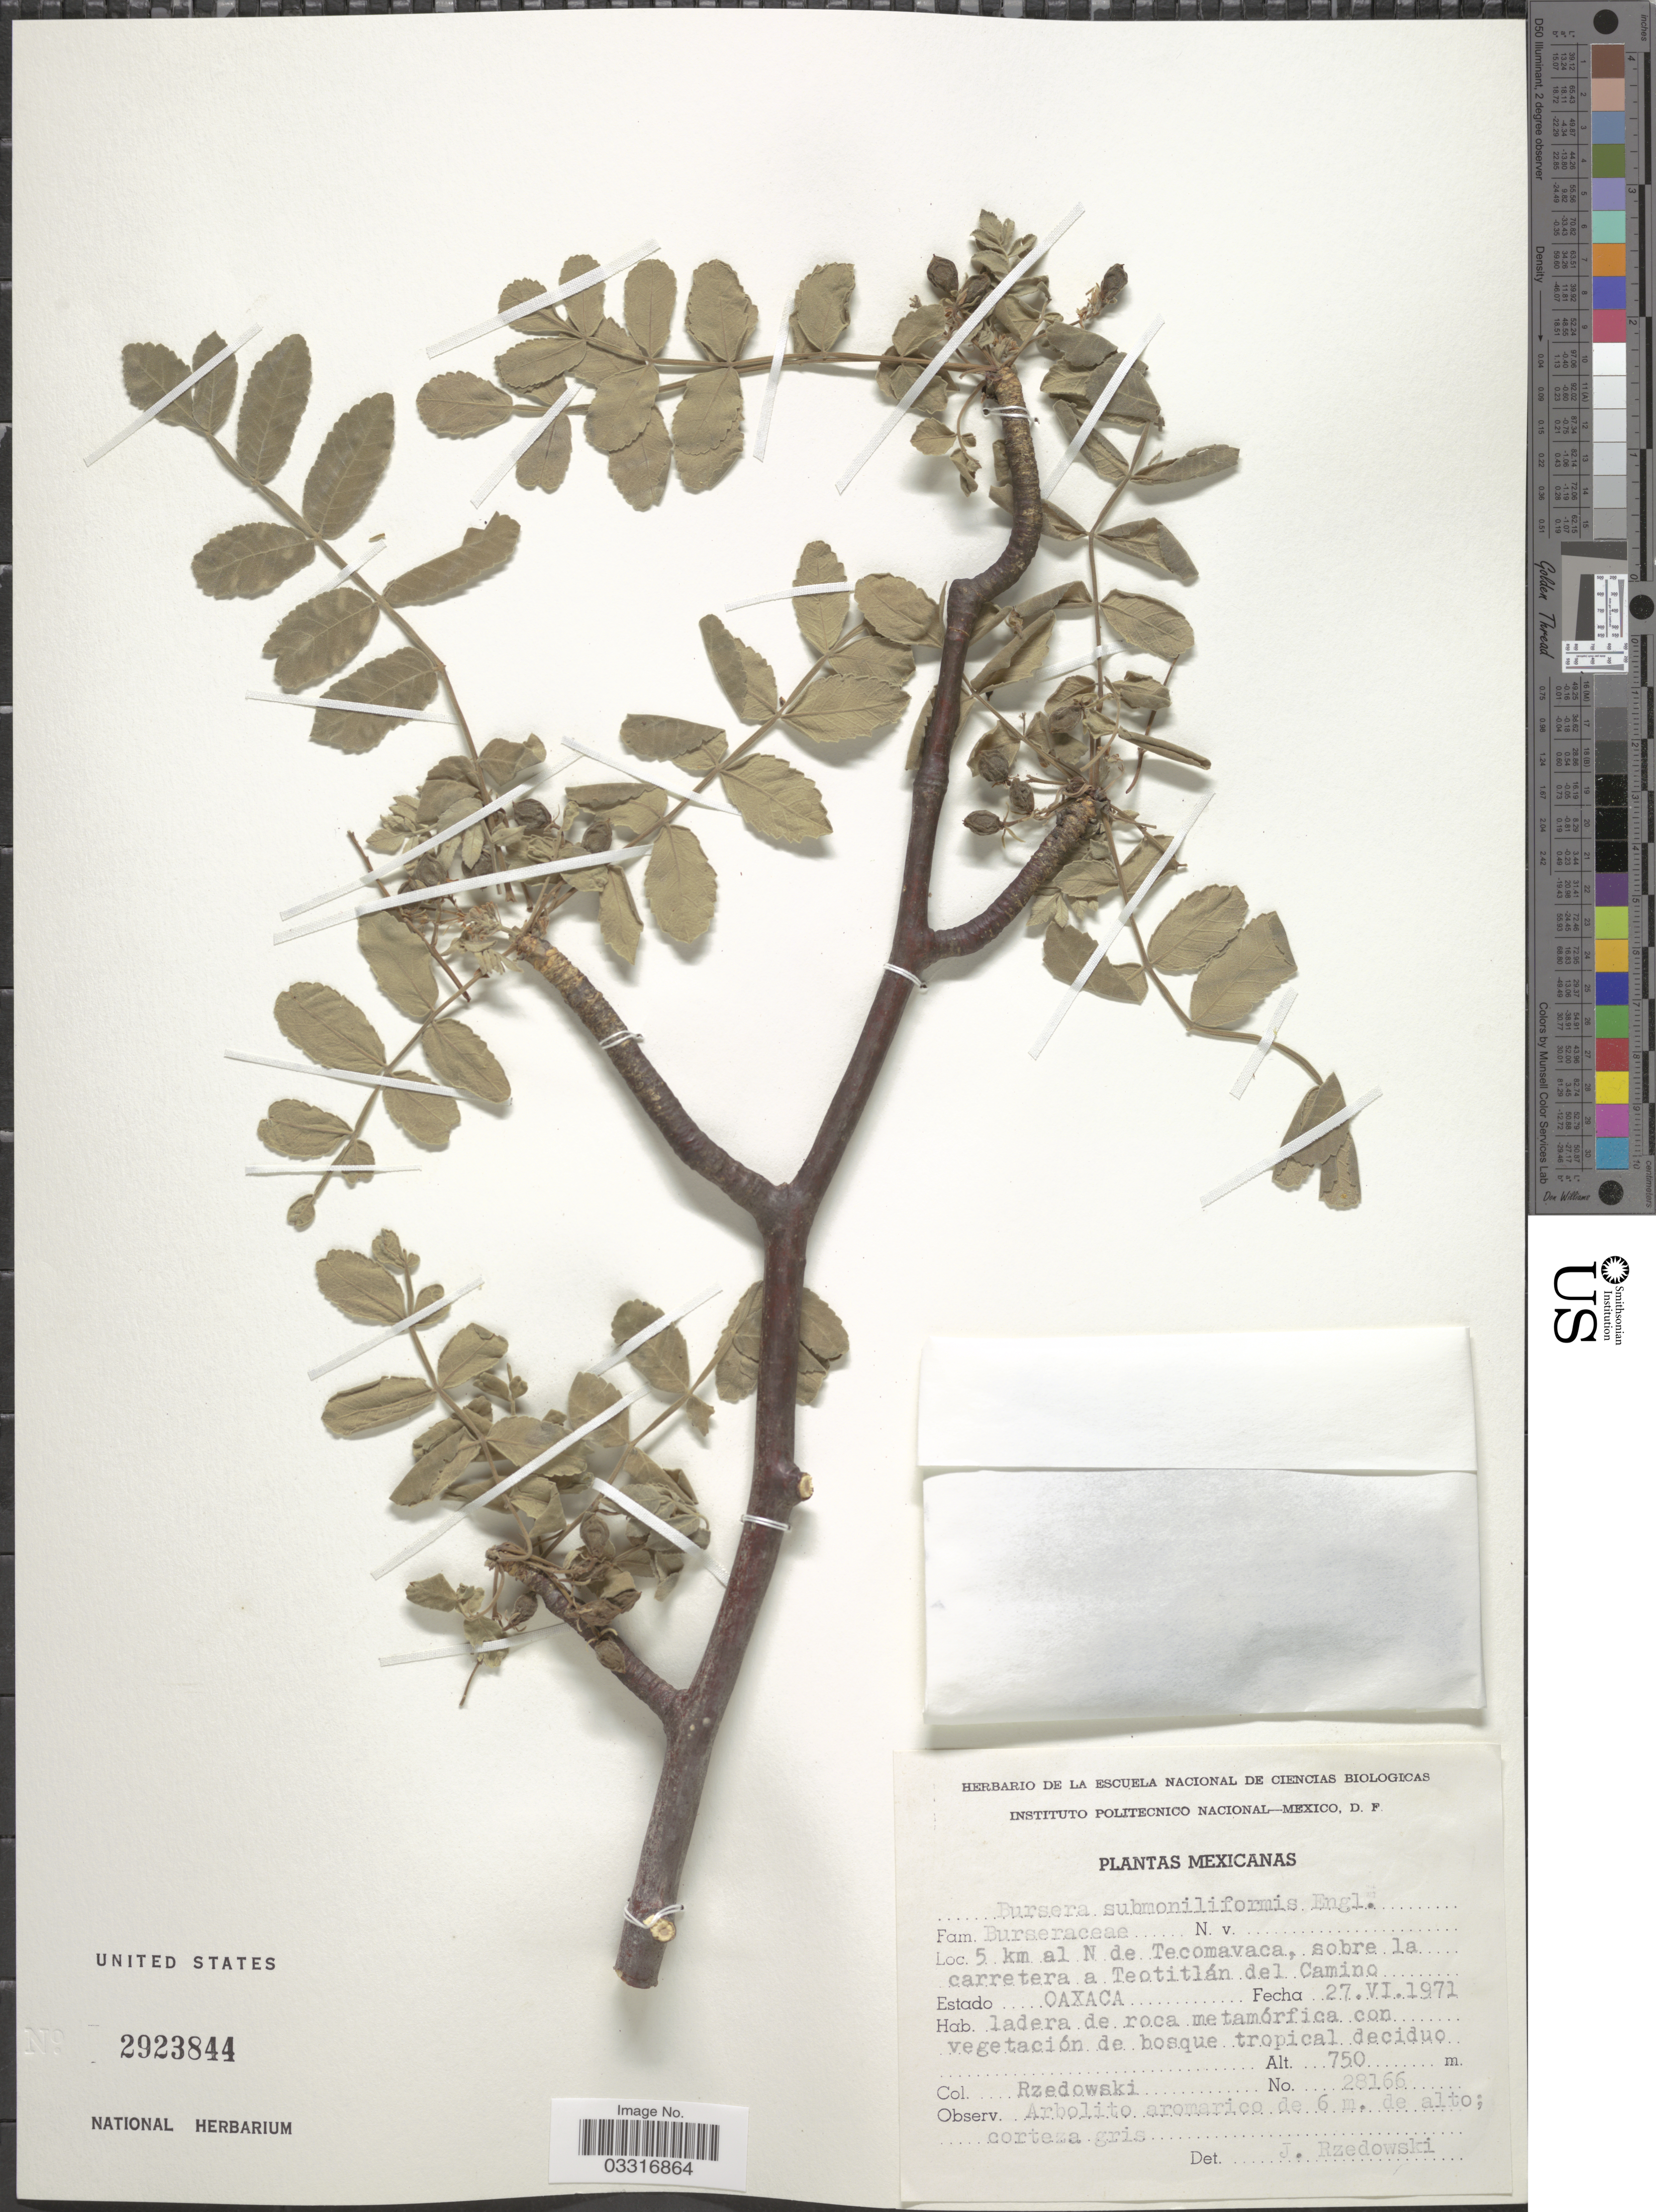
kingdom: Plantae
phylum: Tracheophyta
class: Magnoliopsida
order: Sapindales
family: Burseraceae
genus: Bursera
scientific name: Bursera submoniliformis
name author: Engl. in A. DC.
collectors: Rzedowski, --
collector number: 28166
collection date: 1971-06-27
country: Mexico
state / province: Oaxaca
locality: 5 km al N de Tecomavaca, sobre la carretera a Teotitlán del Camino.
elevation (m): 750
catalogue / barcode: US 2923844